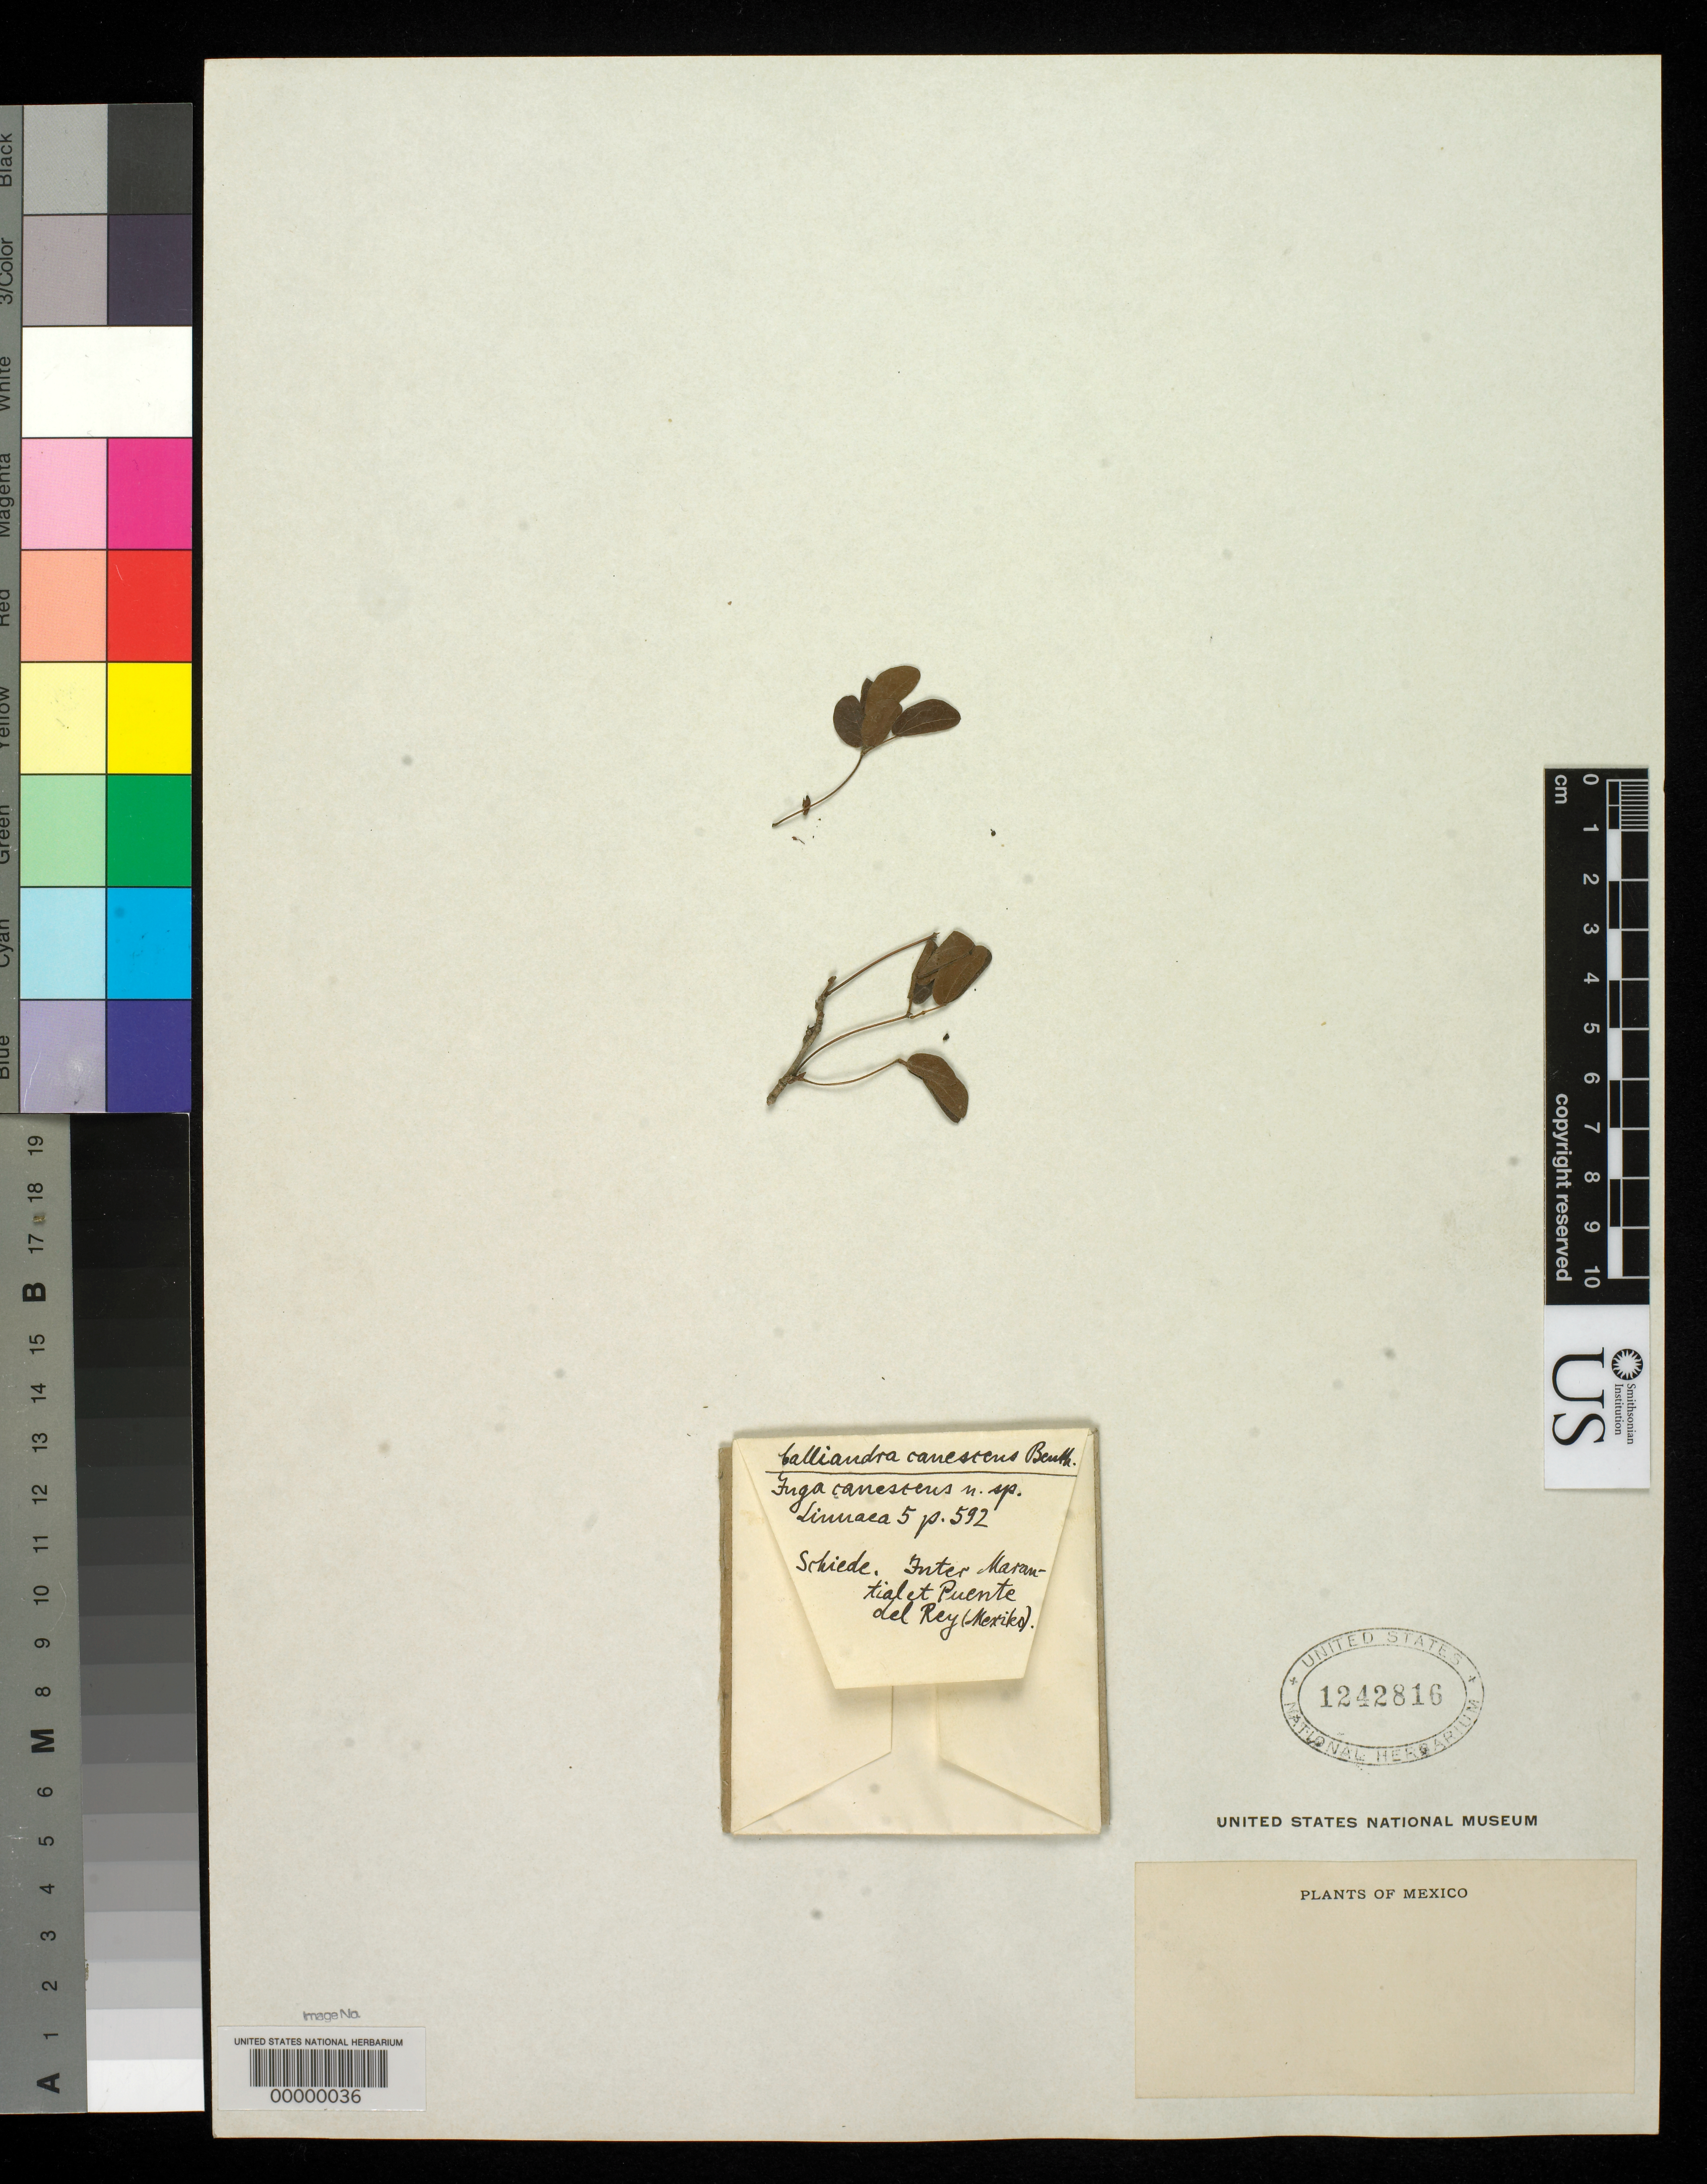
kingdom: Plantae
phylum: Tracheophyta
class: Magnoliopsida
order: Fabales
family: Fabaceae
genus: Inga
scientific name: Inga canescens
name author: Schltdl. & Cham.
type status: Type Fragment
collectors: C. J. W. Schiede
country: Mexico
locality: E of Monserrat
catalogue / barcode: US 1242816